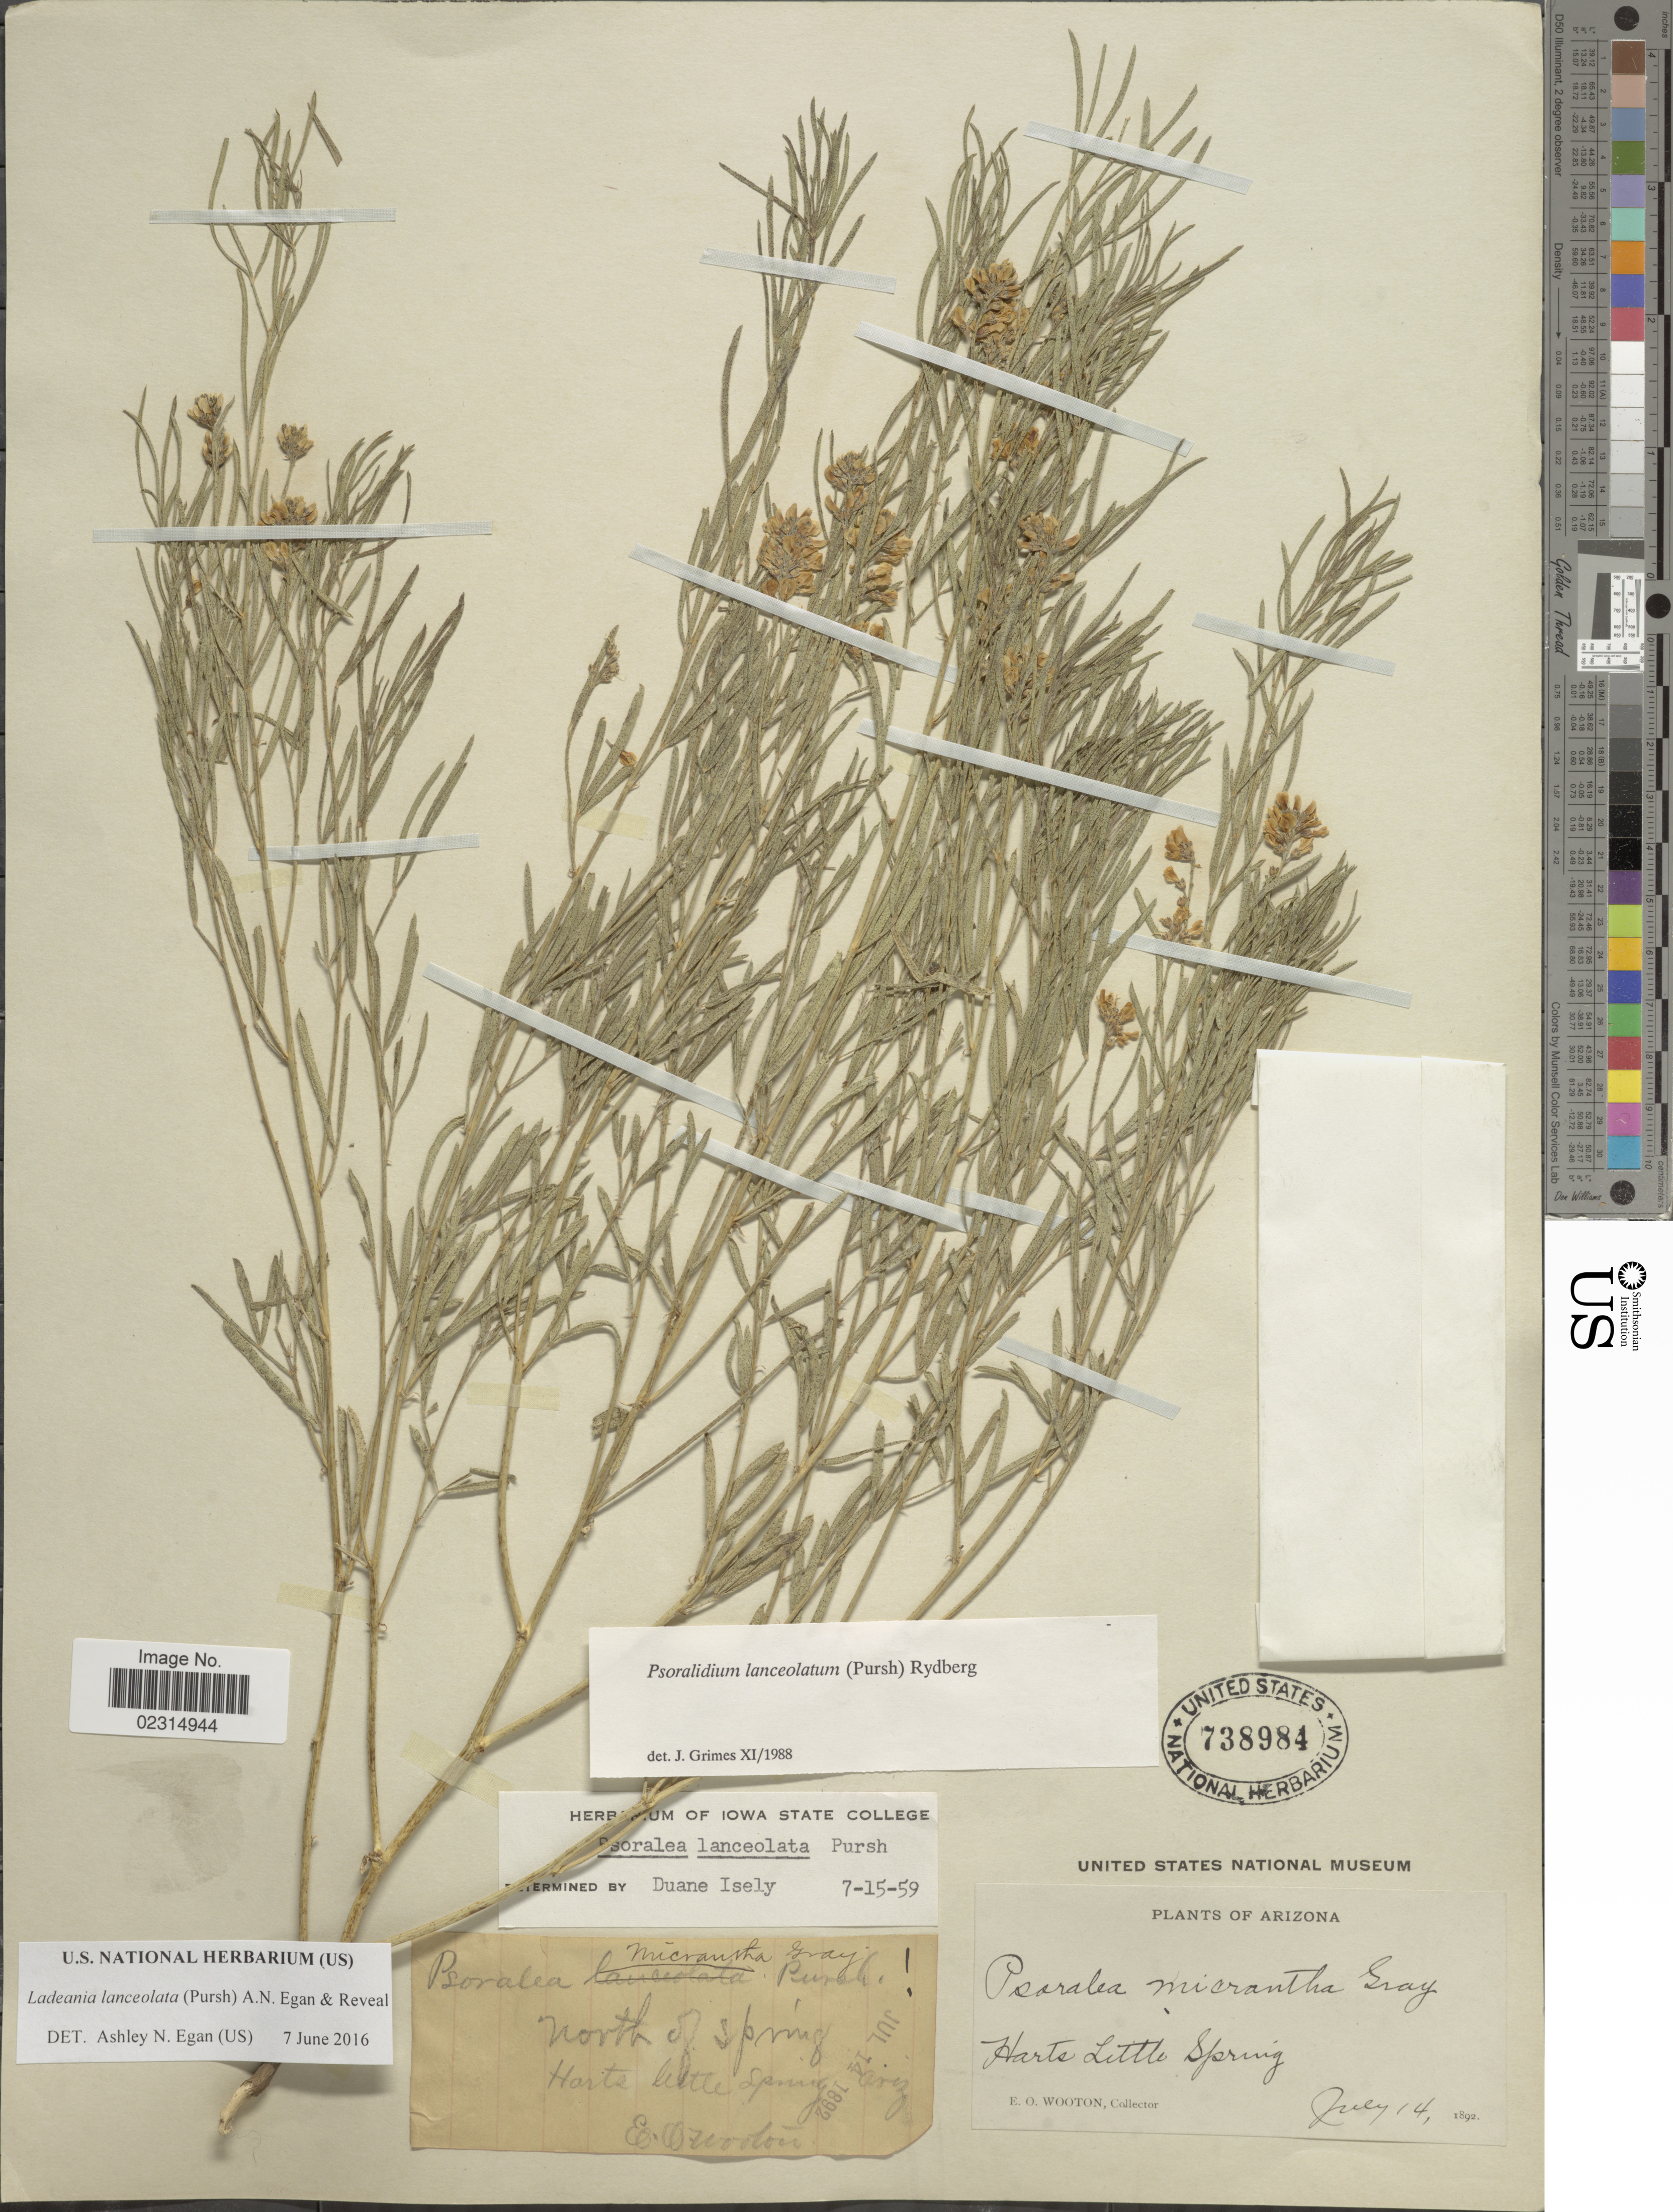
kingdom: Plantae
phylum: Tracheophyta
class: Magnoliopsida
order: Fabales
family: Fabaceae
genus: Ladeania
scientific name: Ladeania lanceolata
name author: (Pursh) A.N. Egan & Reveal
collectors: E. O. Wooton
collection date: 1892-07-14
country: United States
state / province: Arizona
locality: Harts Little Spring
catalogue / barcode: US 738984